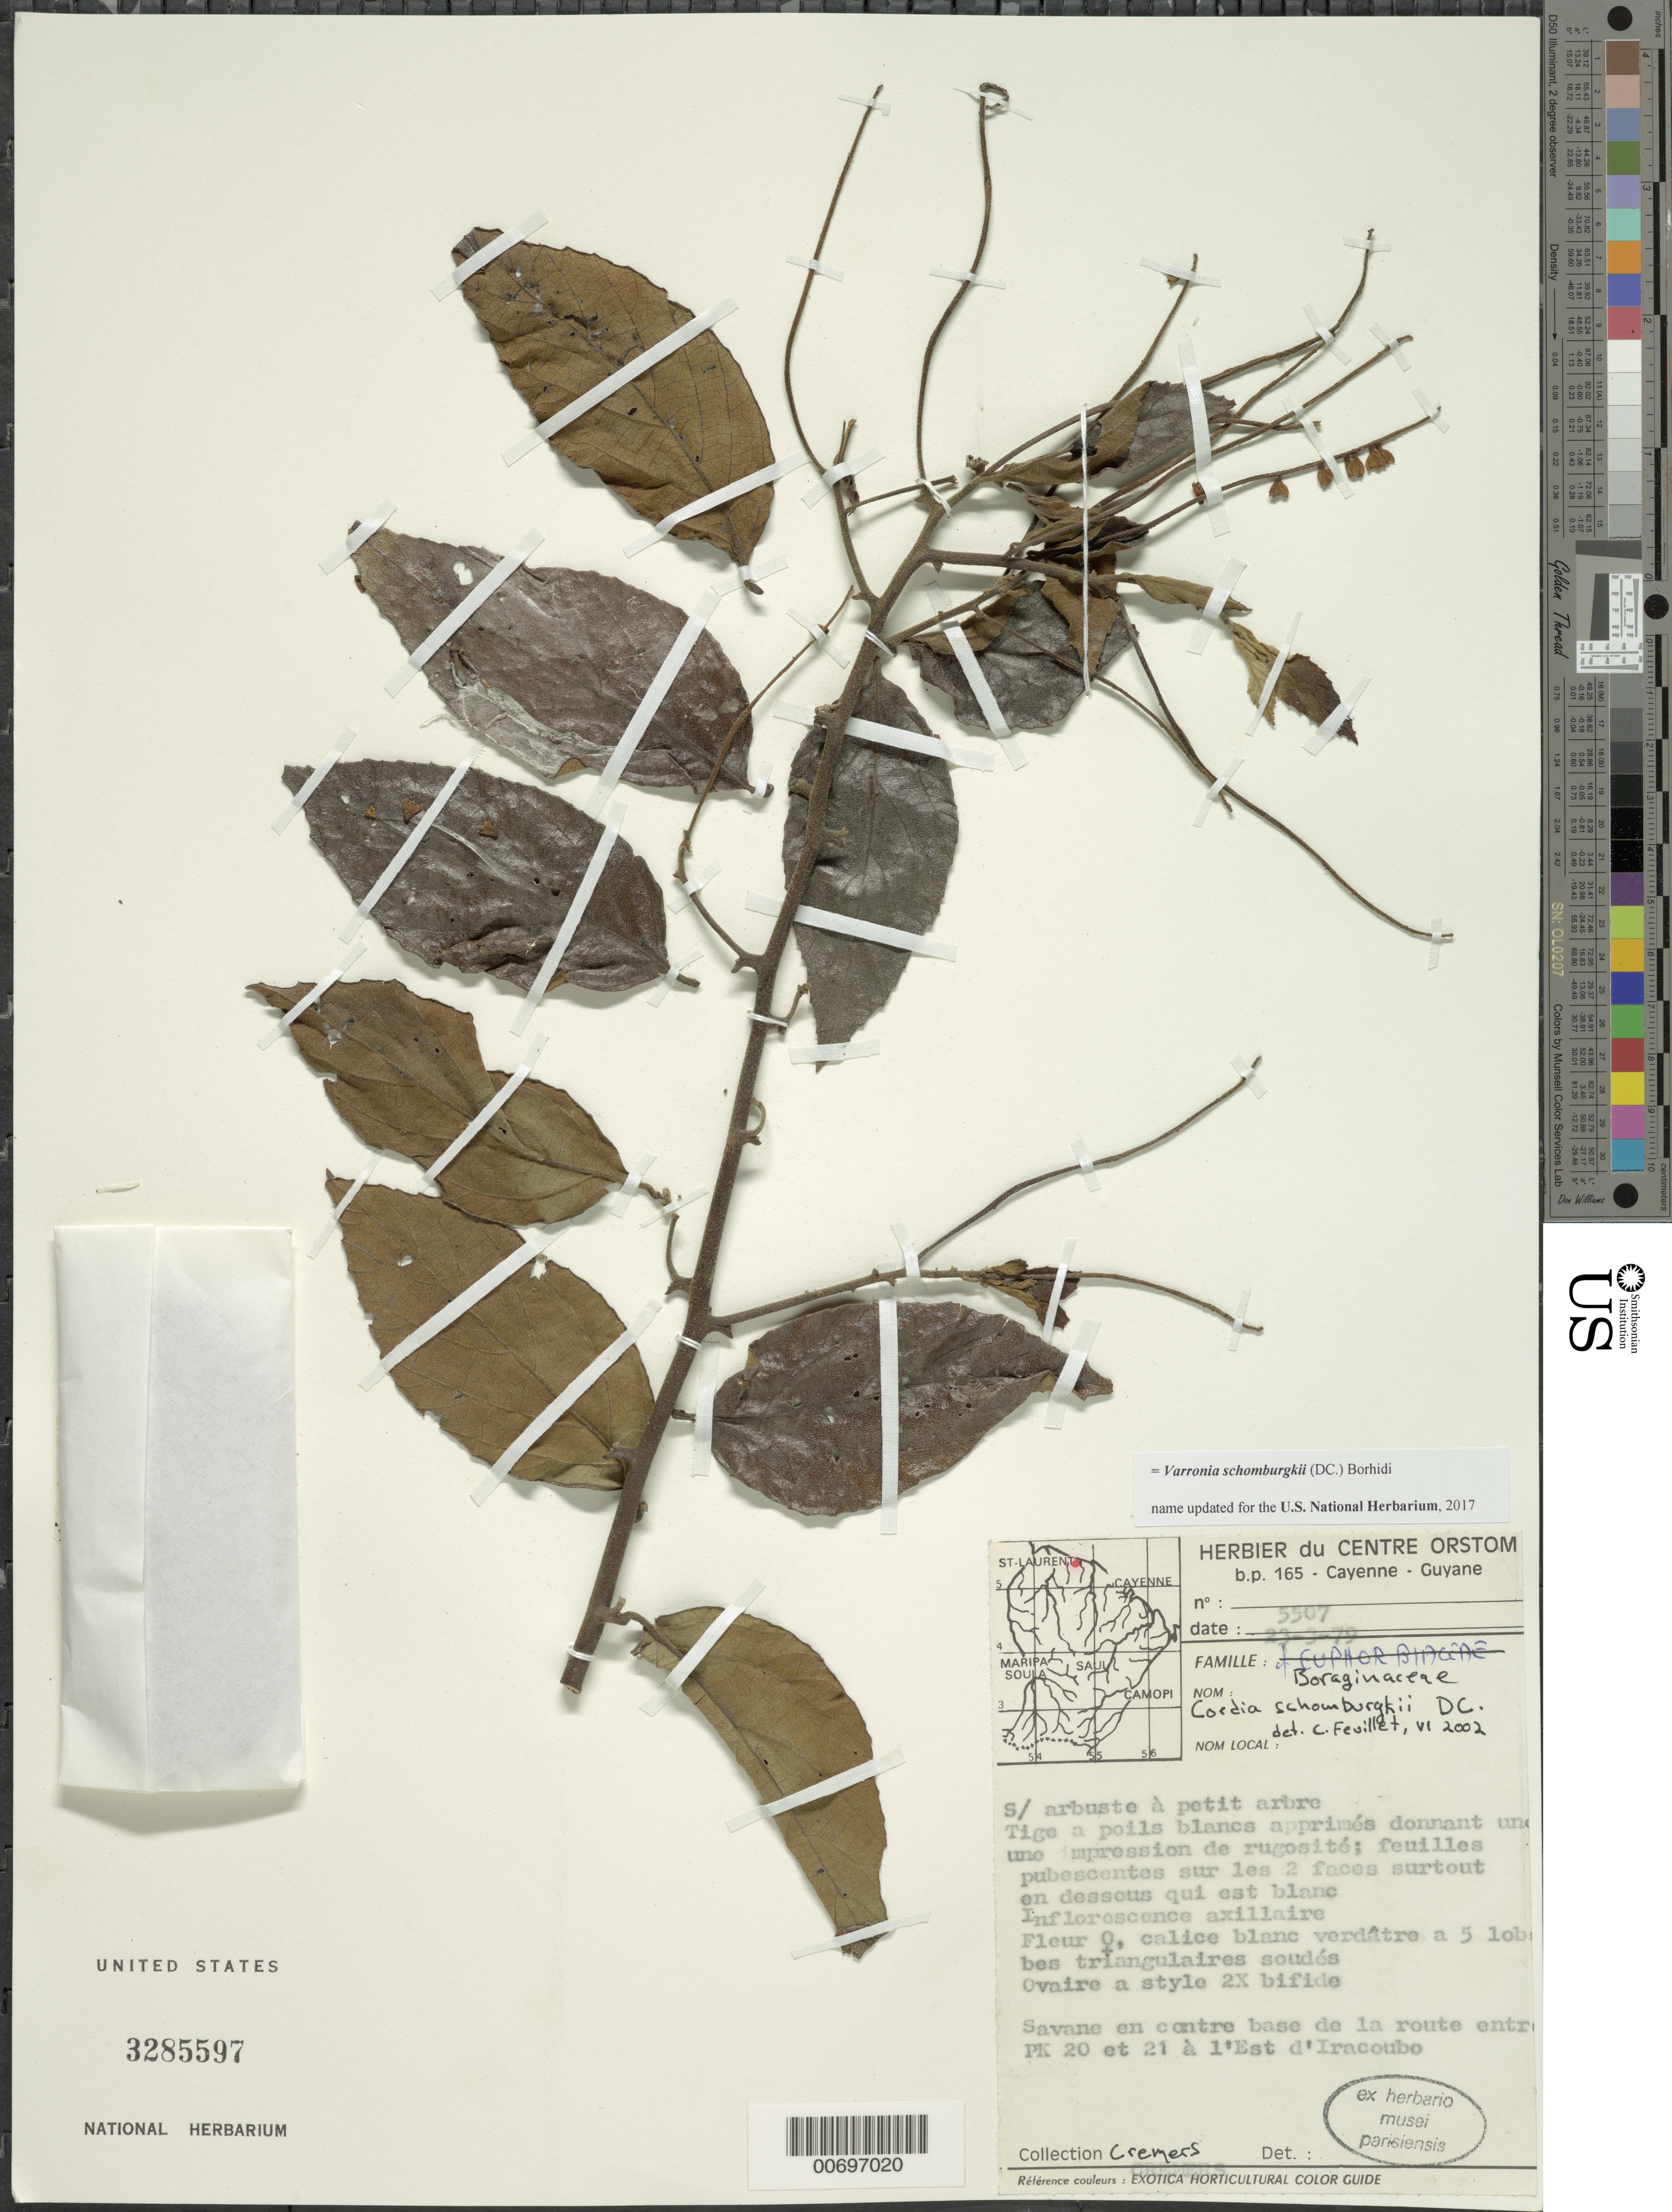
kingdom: Plantae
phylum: Tracheophyta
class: Magnoliopsida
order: Boraginales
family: Cordiaceae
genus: Cordia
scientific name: Cordia schomburgkii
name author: DC.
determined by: Feuillet, C.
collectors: G. Cremers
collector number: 5507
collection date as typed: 23-Mar-79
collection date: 1979-03-23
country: French Guiana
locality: Iracoubo, entre PK 20 & 21 a l'est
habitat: Savane en contre base de la route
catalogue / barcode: US 3285597